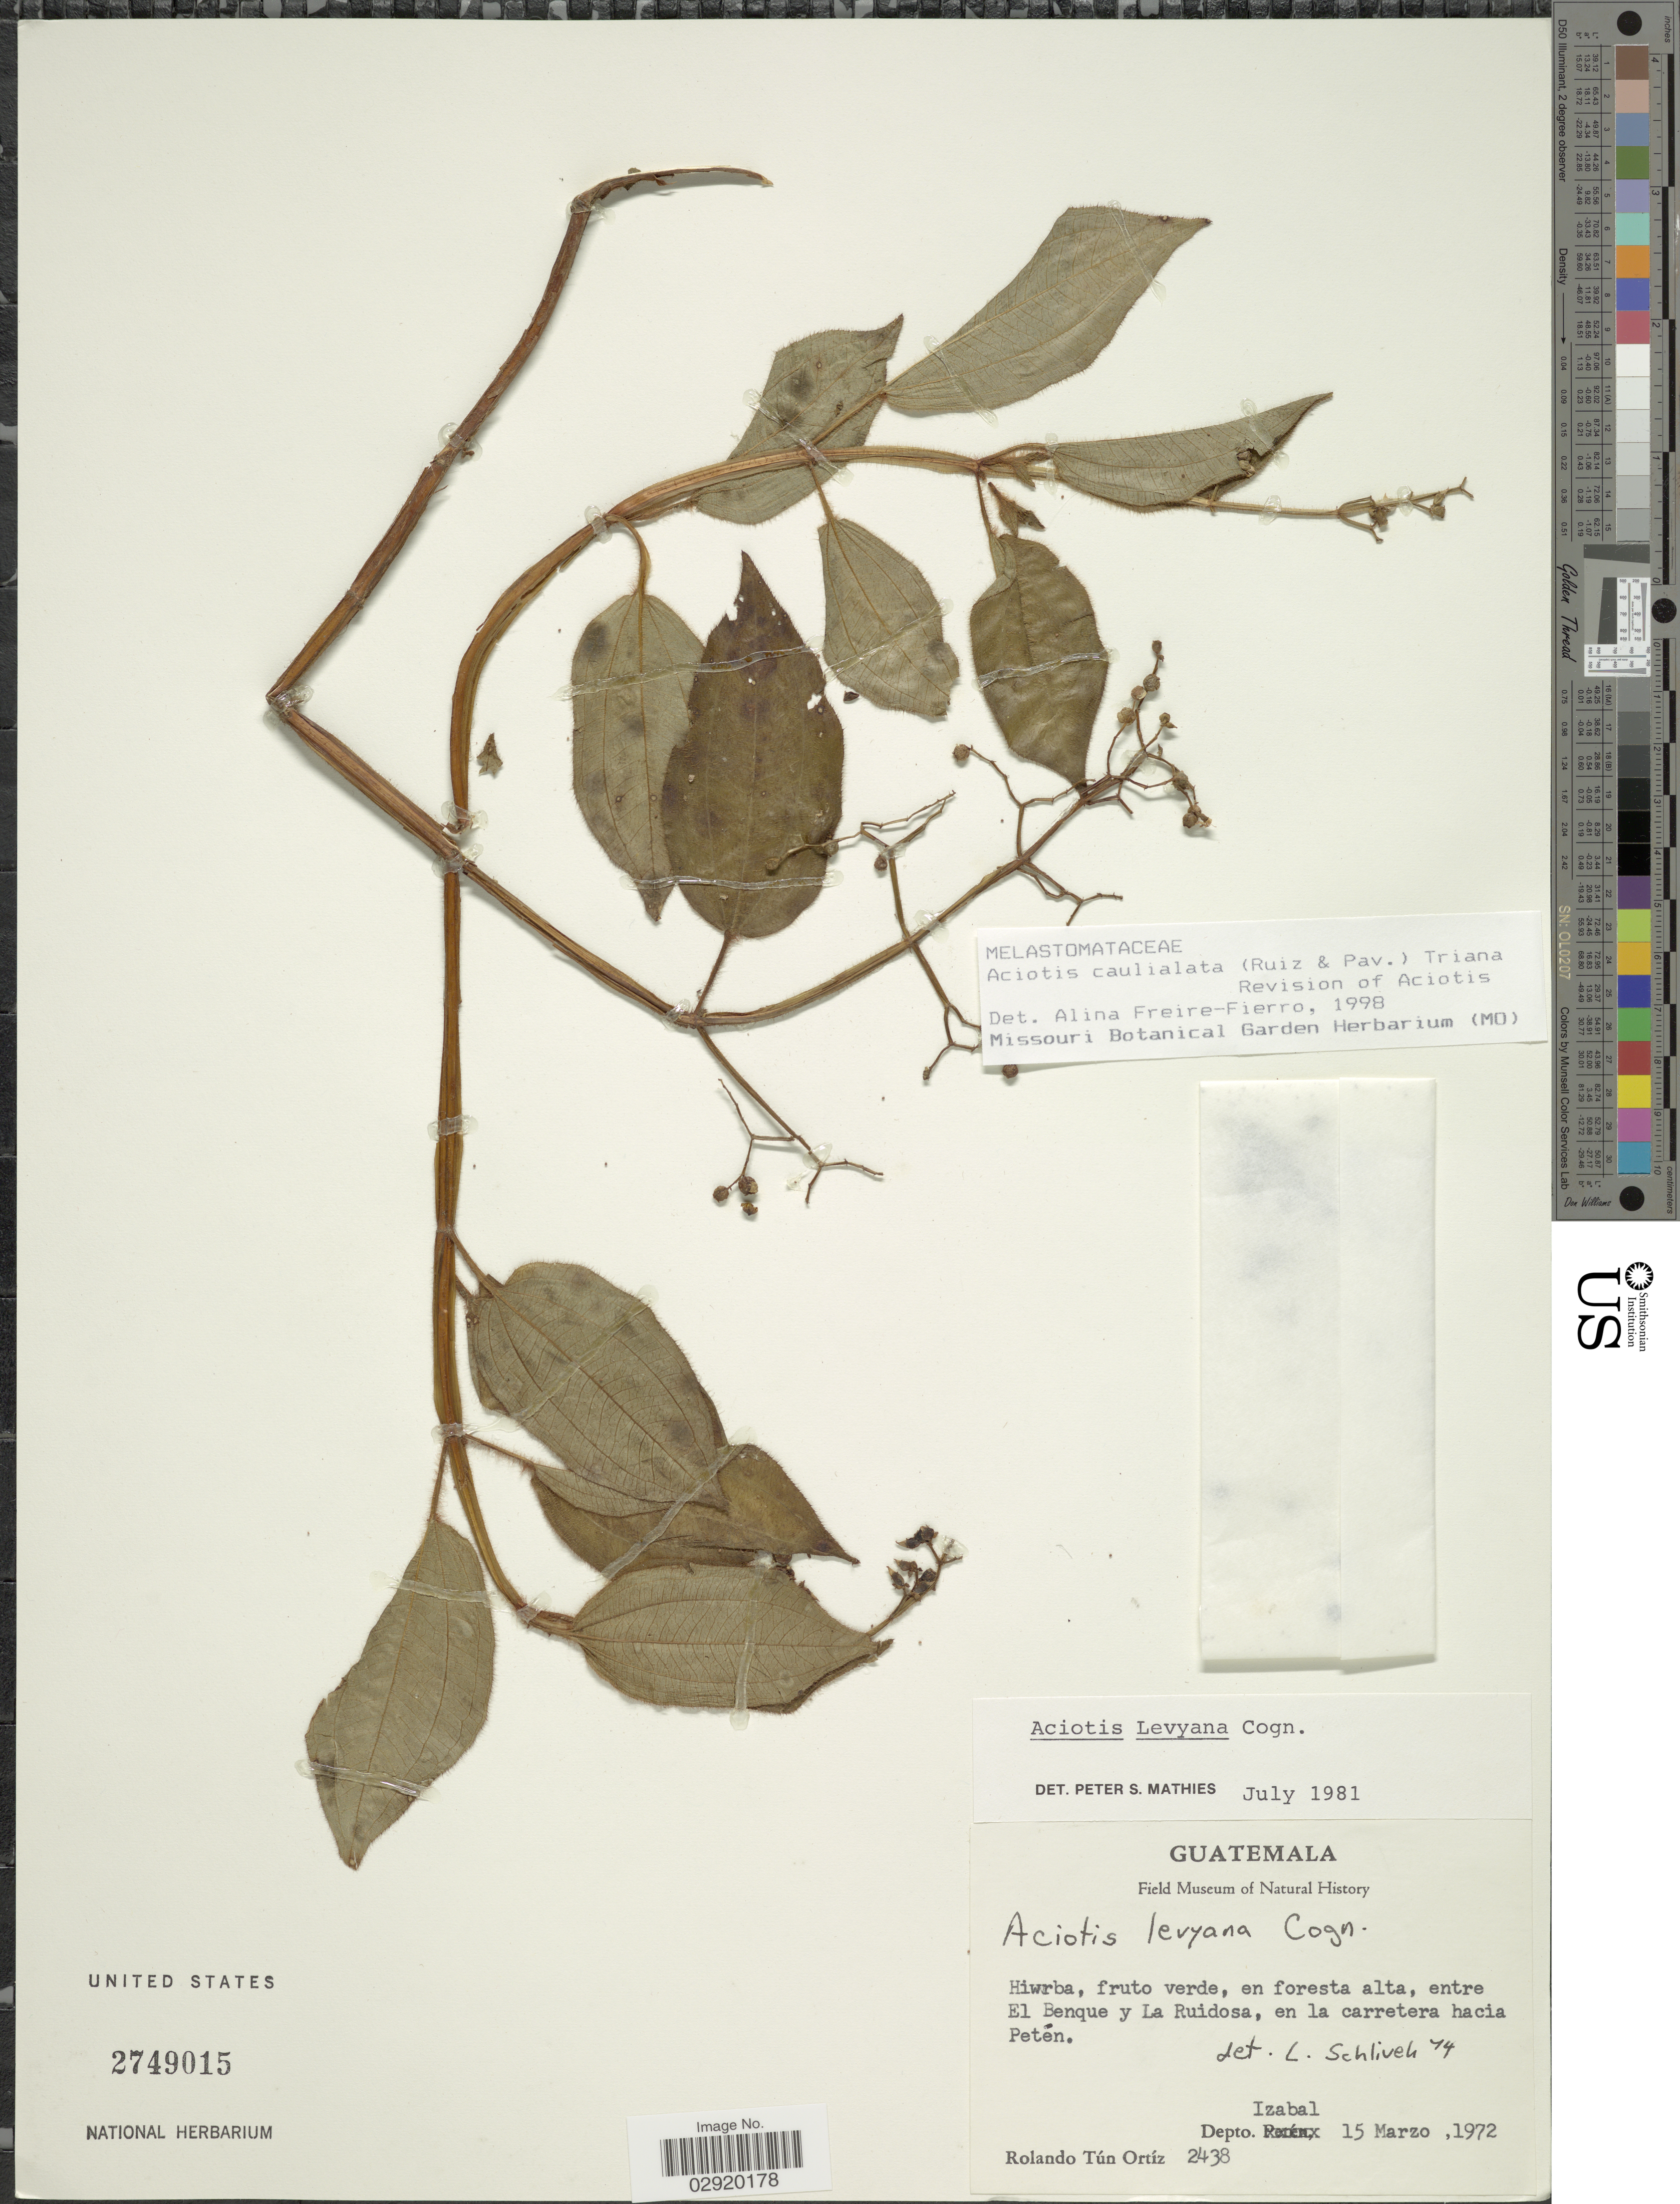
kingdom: Plantae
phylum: Tracheophyta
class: Magnoliopsida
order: Myrtales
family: Melastomataceae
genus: Aciotis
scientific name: Aciotis rubricaulis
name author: (Mart. ex DC.) Triana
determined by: Nunes da Silva, Diego, (RB), Jardim Botanico do Rio de Janeiro - Herbario (BRAZIL)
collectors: R. Ortiz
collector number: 2438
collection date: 1972-03-15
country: Guatemala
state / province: Izabal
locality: Hiwrba, fruto verde, en foresta alta, entre El Benque y La Ruidosa, en la carretera hacia Petén. Depto. Izabal.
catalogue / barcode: US 2749015